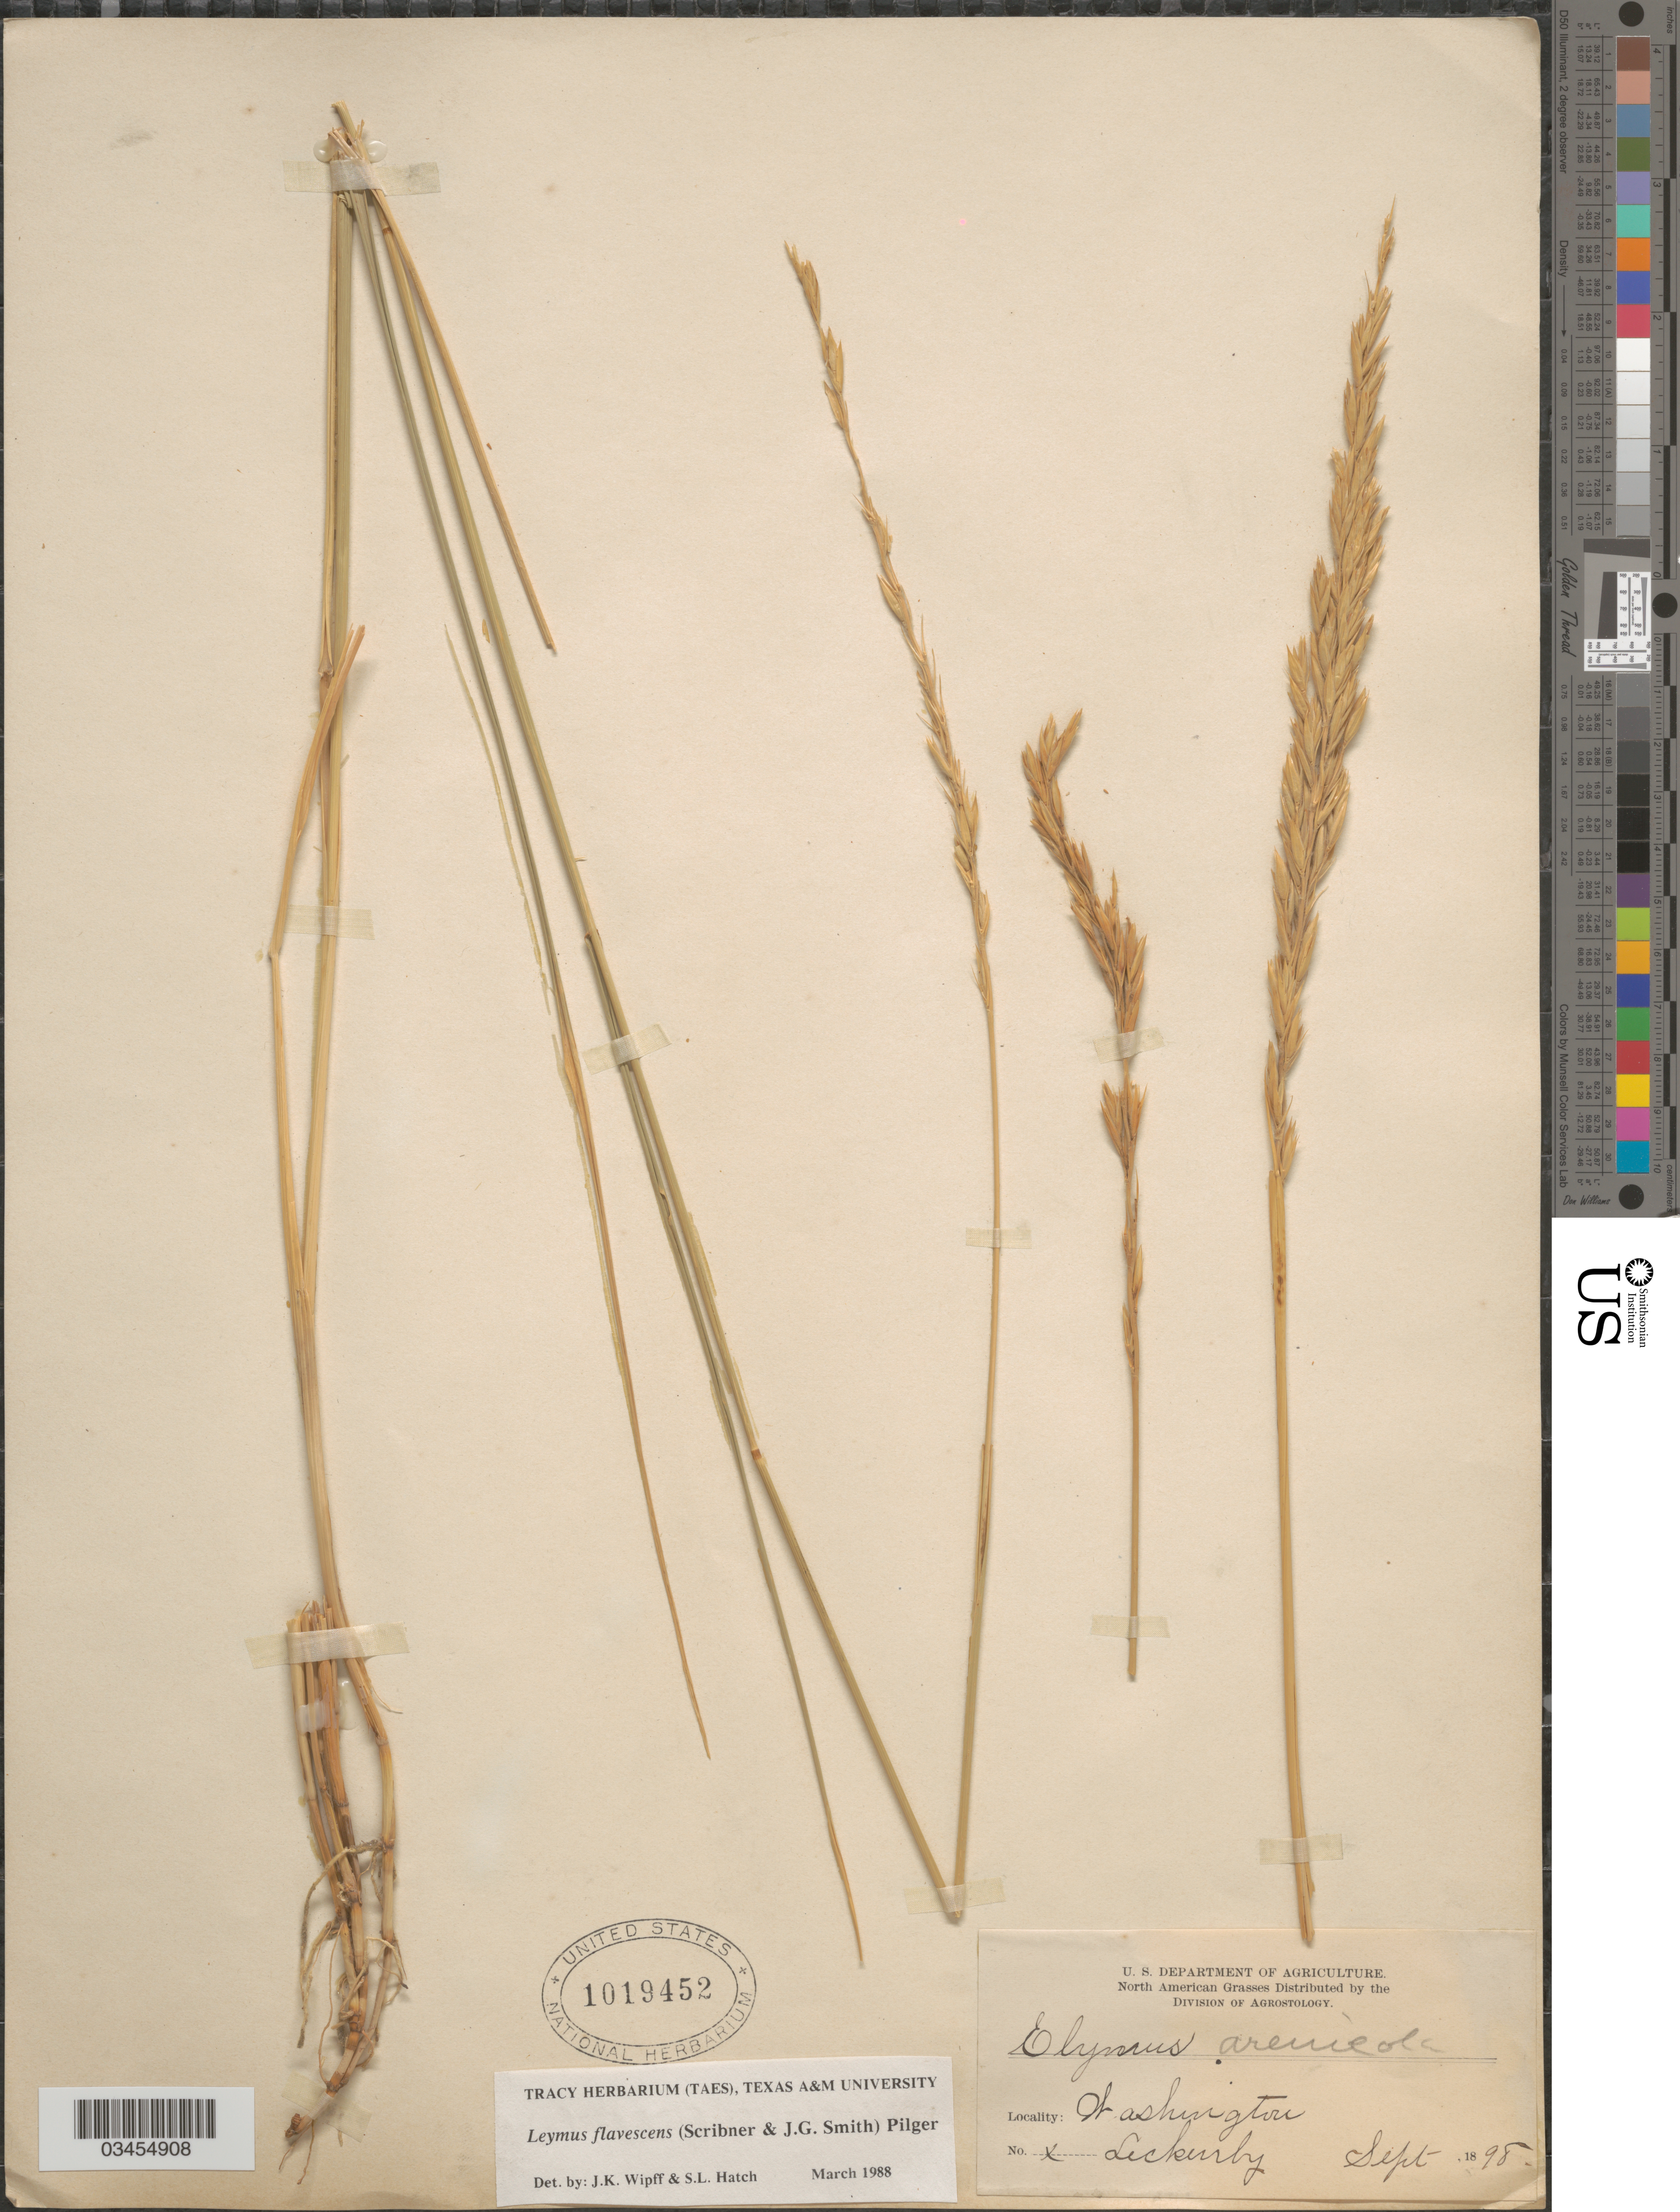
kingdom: Plantae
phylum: Tracheophyta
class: Liliopsida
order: Poales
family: Poaceae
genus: Leymus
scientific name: Leymus flavescens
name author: (Scribn. & J.G. Sm.) Pilg.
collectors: A. Leckenby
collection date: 1898-09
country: United States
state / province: Washington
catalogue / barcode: US 1019452